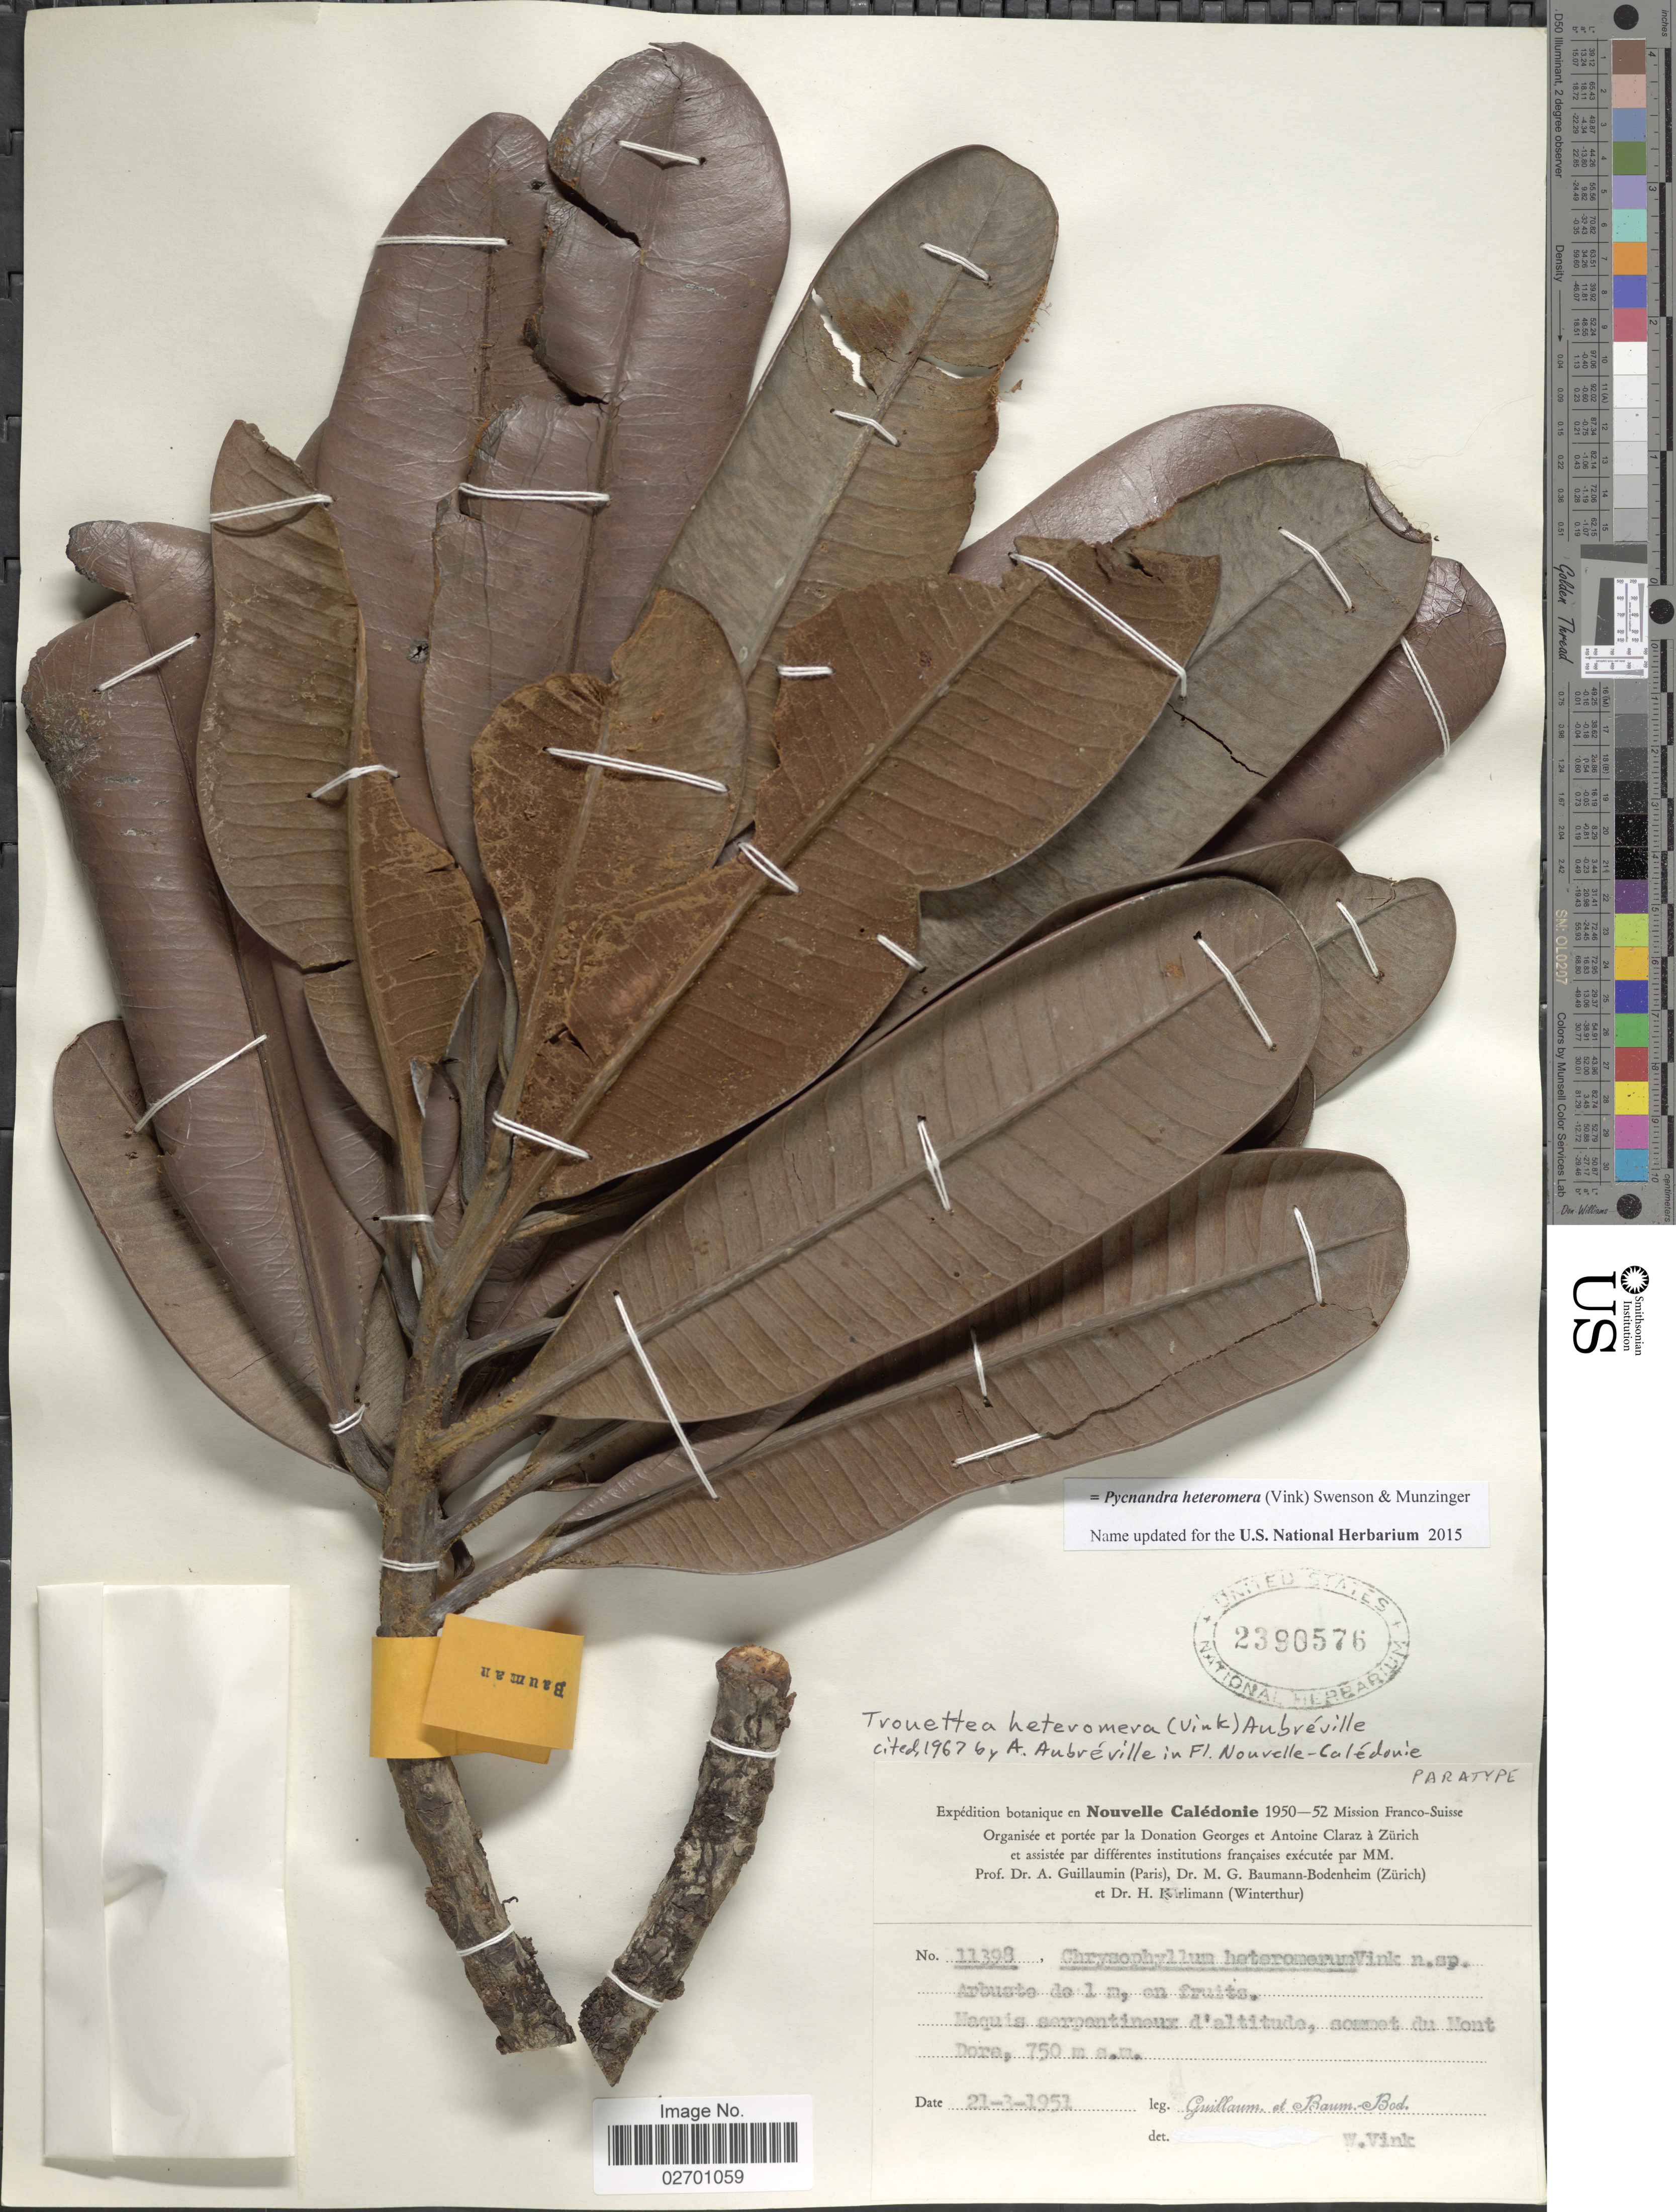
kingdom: Plantae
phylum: Tracheophyta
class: Magnoliopsida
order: Ericales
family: Sapotaceae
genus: Pycnandra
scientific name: Pycnandra heteromera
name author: (Vink) Swenson & Munzinger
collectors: A. Guillaumin & M. G. Baumann-Bodenheim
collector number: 11398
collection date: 1951-03-21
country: New Caledonia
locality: Maquis serpentineux d'altitude, sommet du Mont Dore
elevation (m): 750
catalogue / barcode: US 2390576